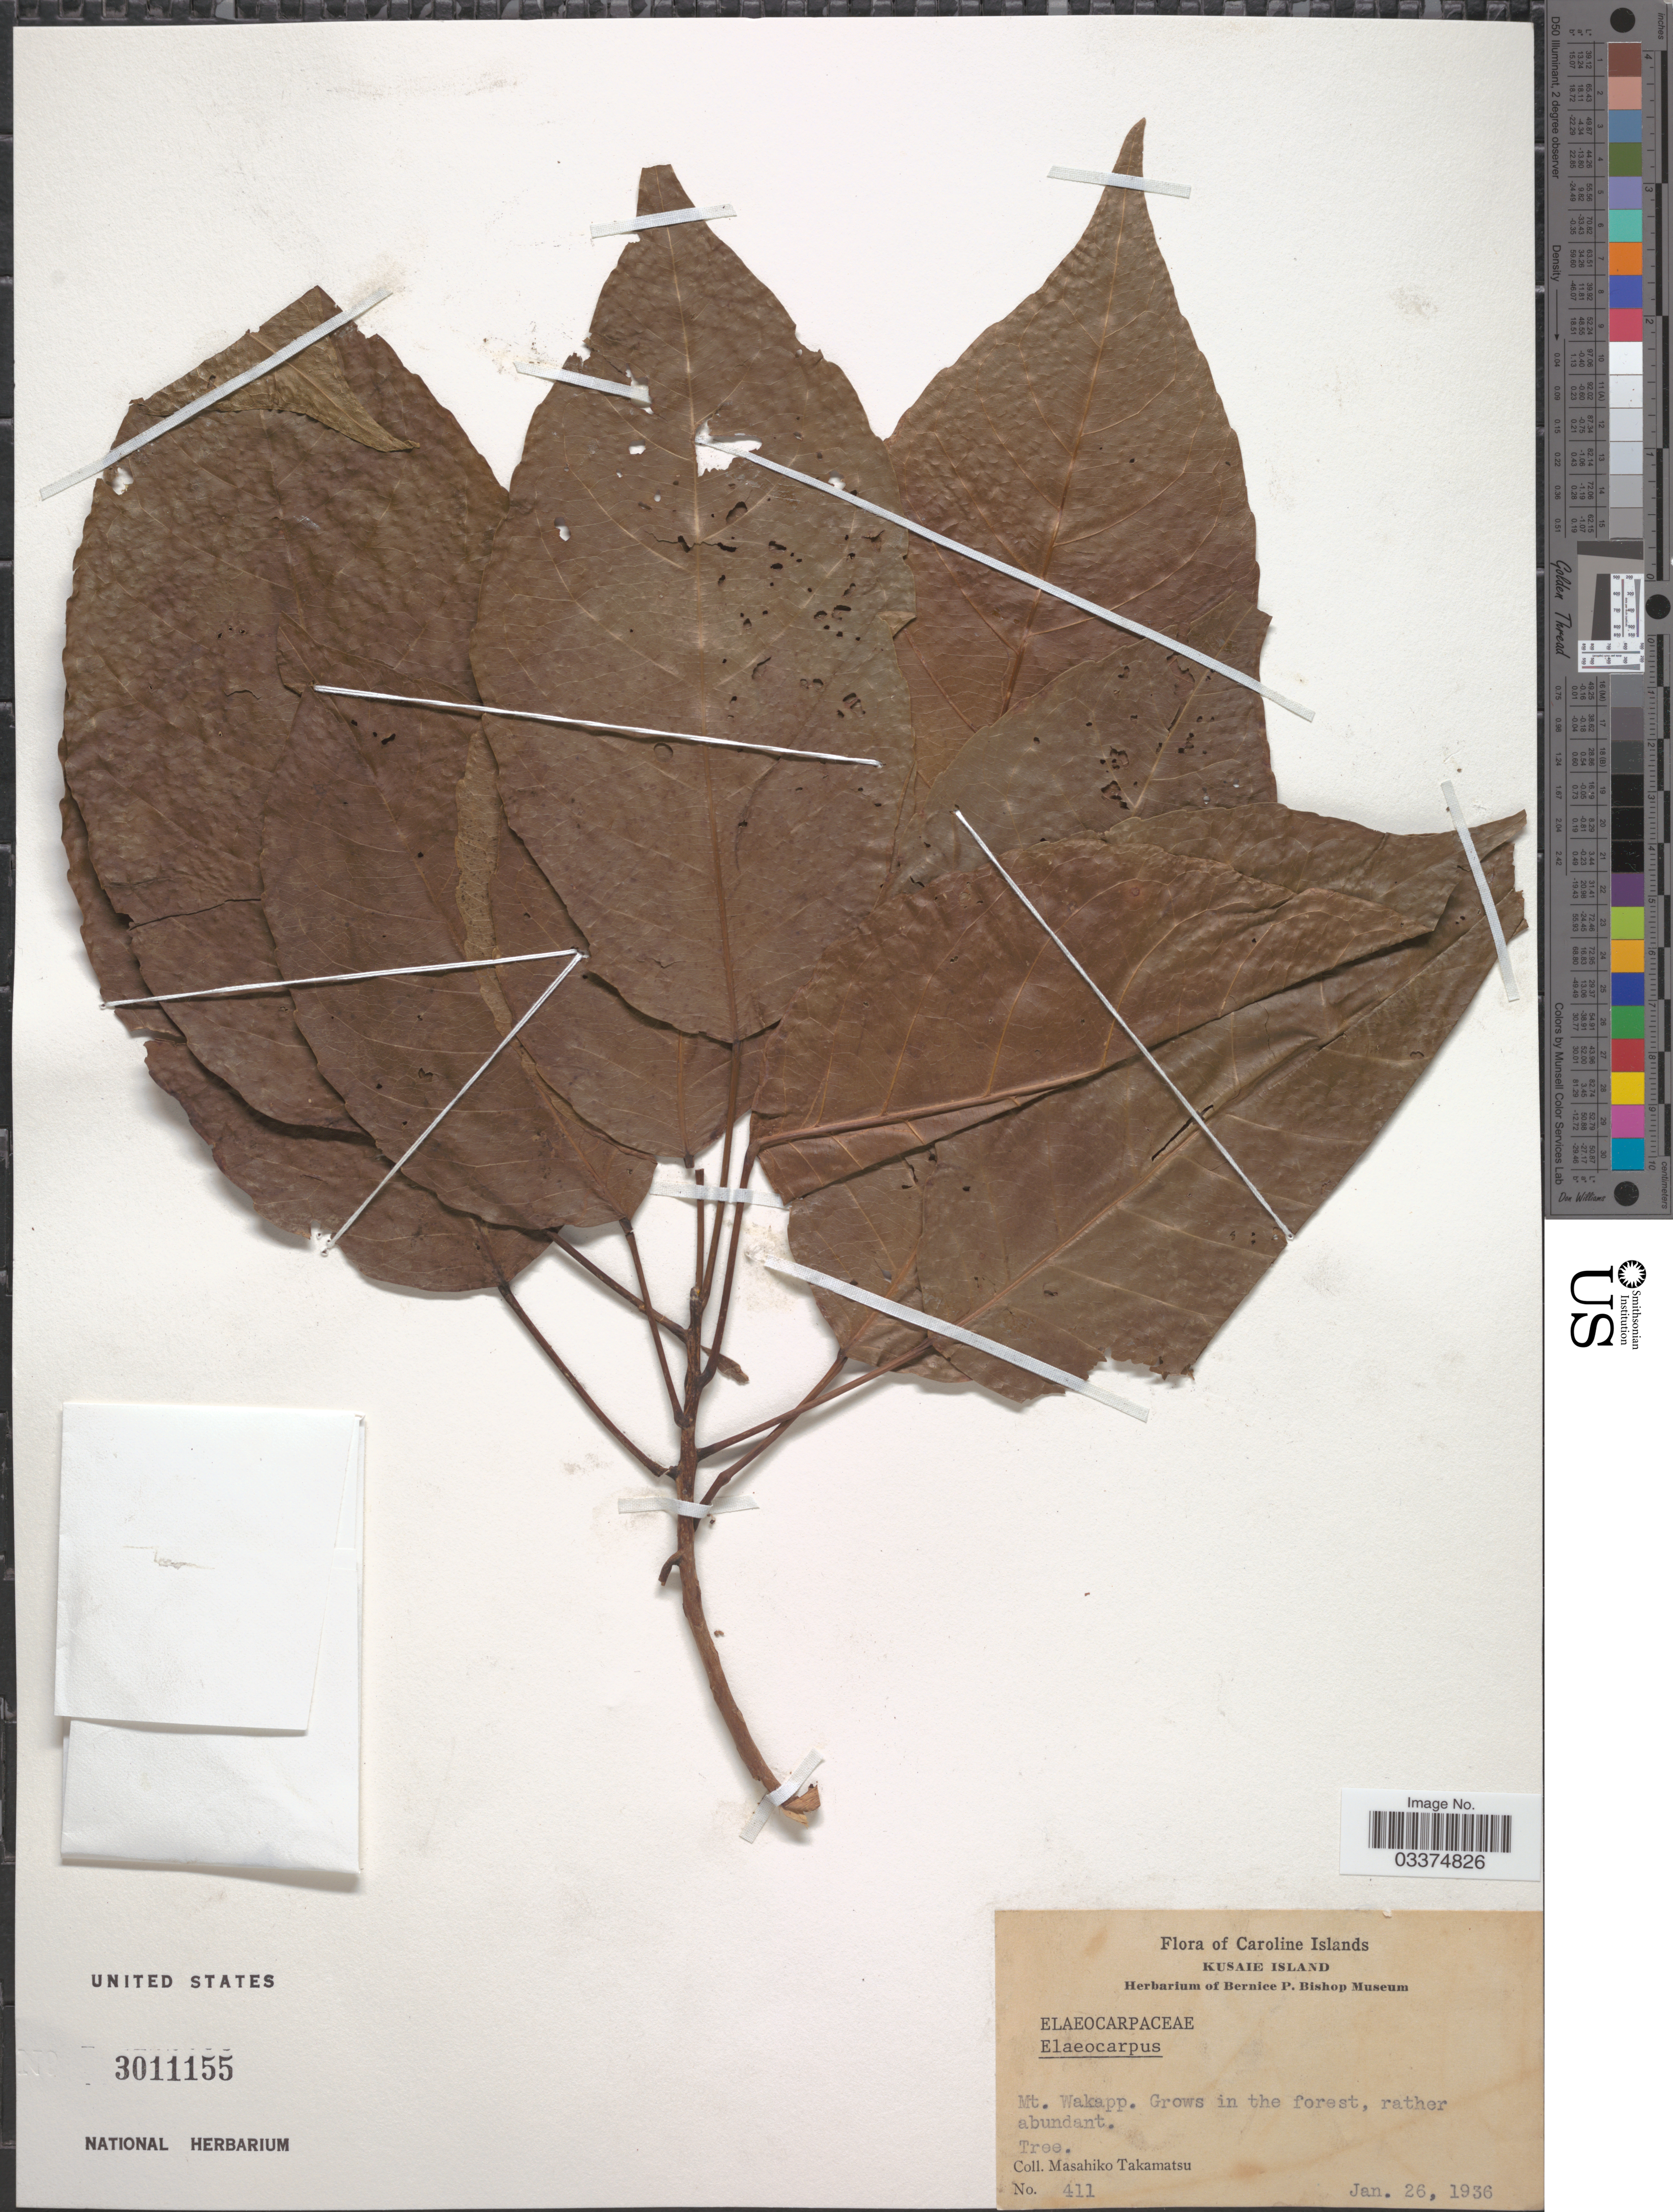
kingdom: Plantae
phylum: Tracheophyta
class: Magnoliopsida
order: Oxalidales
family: Elaeocarpaceae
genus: Elaeocarpus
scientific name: Elaeocarpus sp.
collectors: M. Takamatsu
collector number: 411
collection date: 1936-01-26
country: Micronesia, Federated States of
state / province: Kosrae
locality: Caroline Islands. Kusaie Island. Mt. Wakapp.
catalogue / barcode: US 3011155